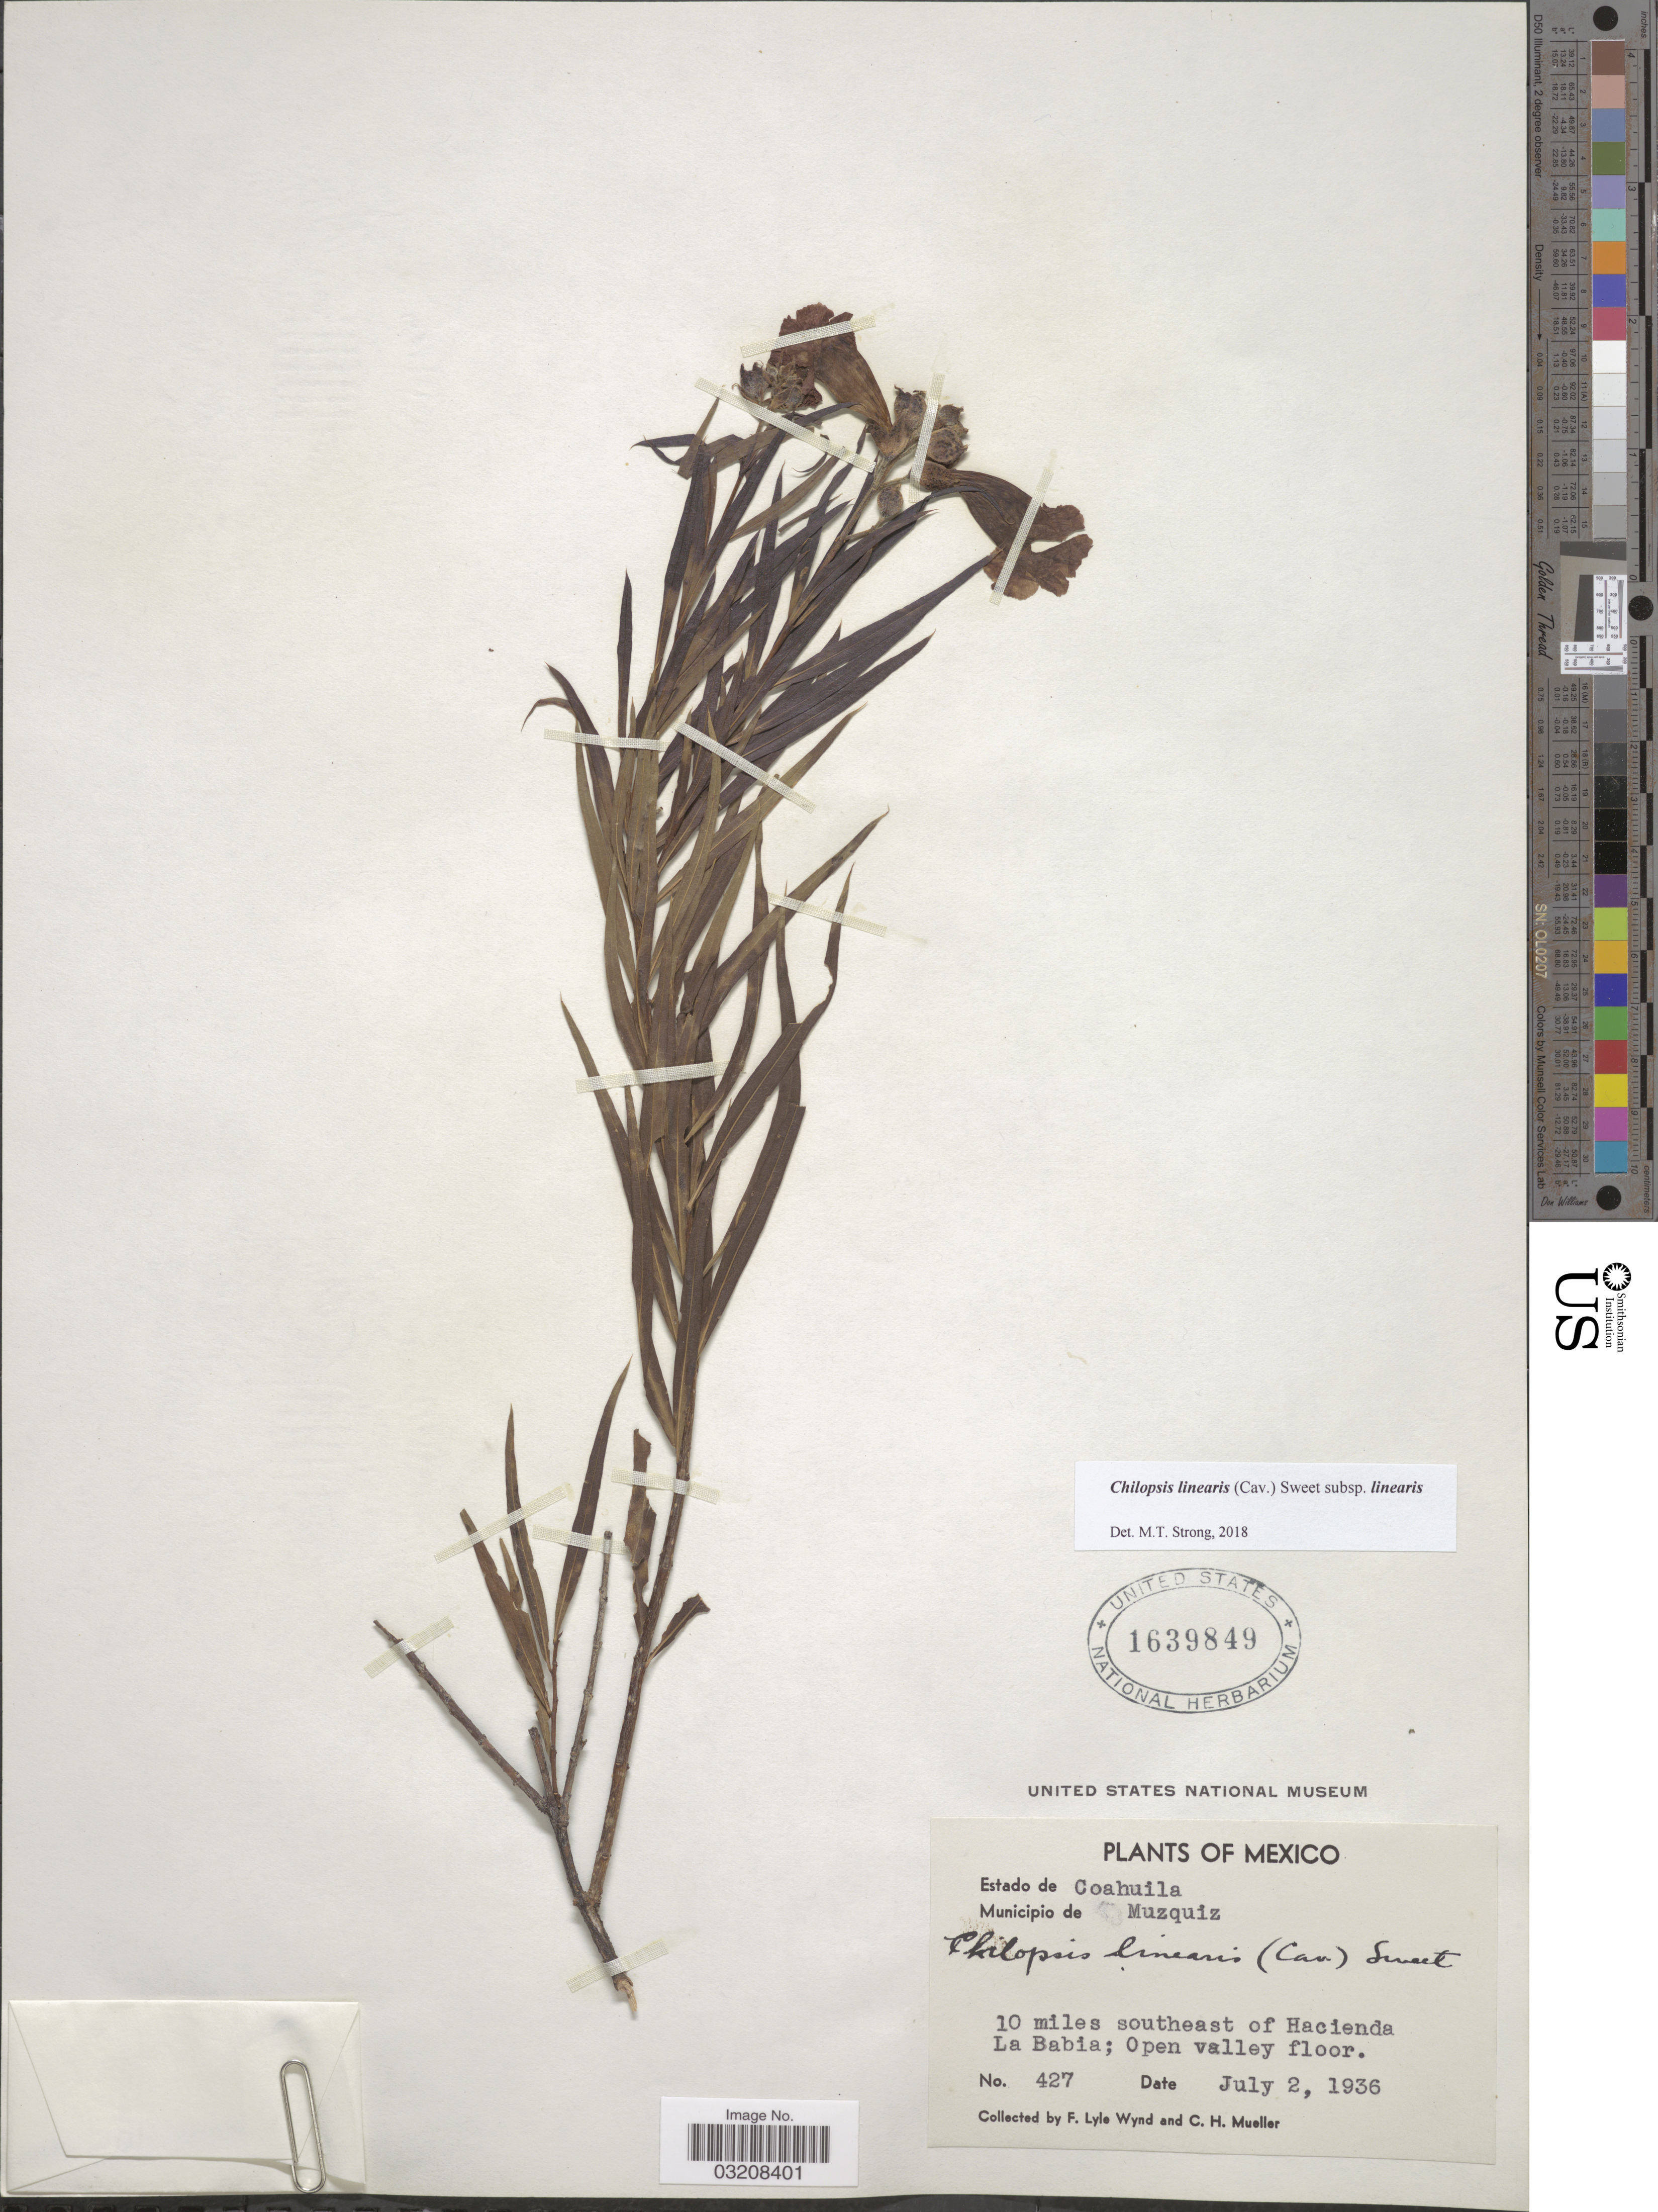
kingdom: Plantae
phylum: Tracheophyta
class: Magnoliopsida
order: Lamiales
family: Bignoniaceae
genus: Chilopsis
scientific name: Chilopsis linearis subsp. linearis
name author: (Cav.) Sweet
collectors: F. L. Wynd & C. H. Mueller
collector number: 427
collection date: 1936-07-02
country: Mexico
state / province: Coahuila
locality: Municipio de Muzquiz. 10 miles southeast of Hacienda La Babia; Open valley floor.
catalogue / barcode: US 1639849